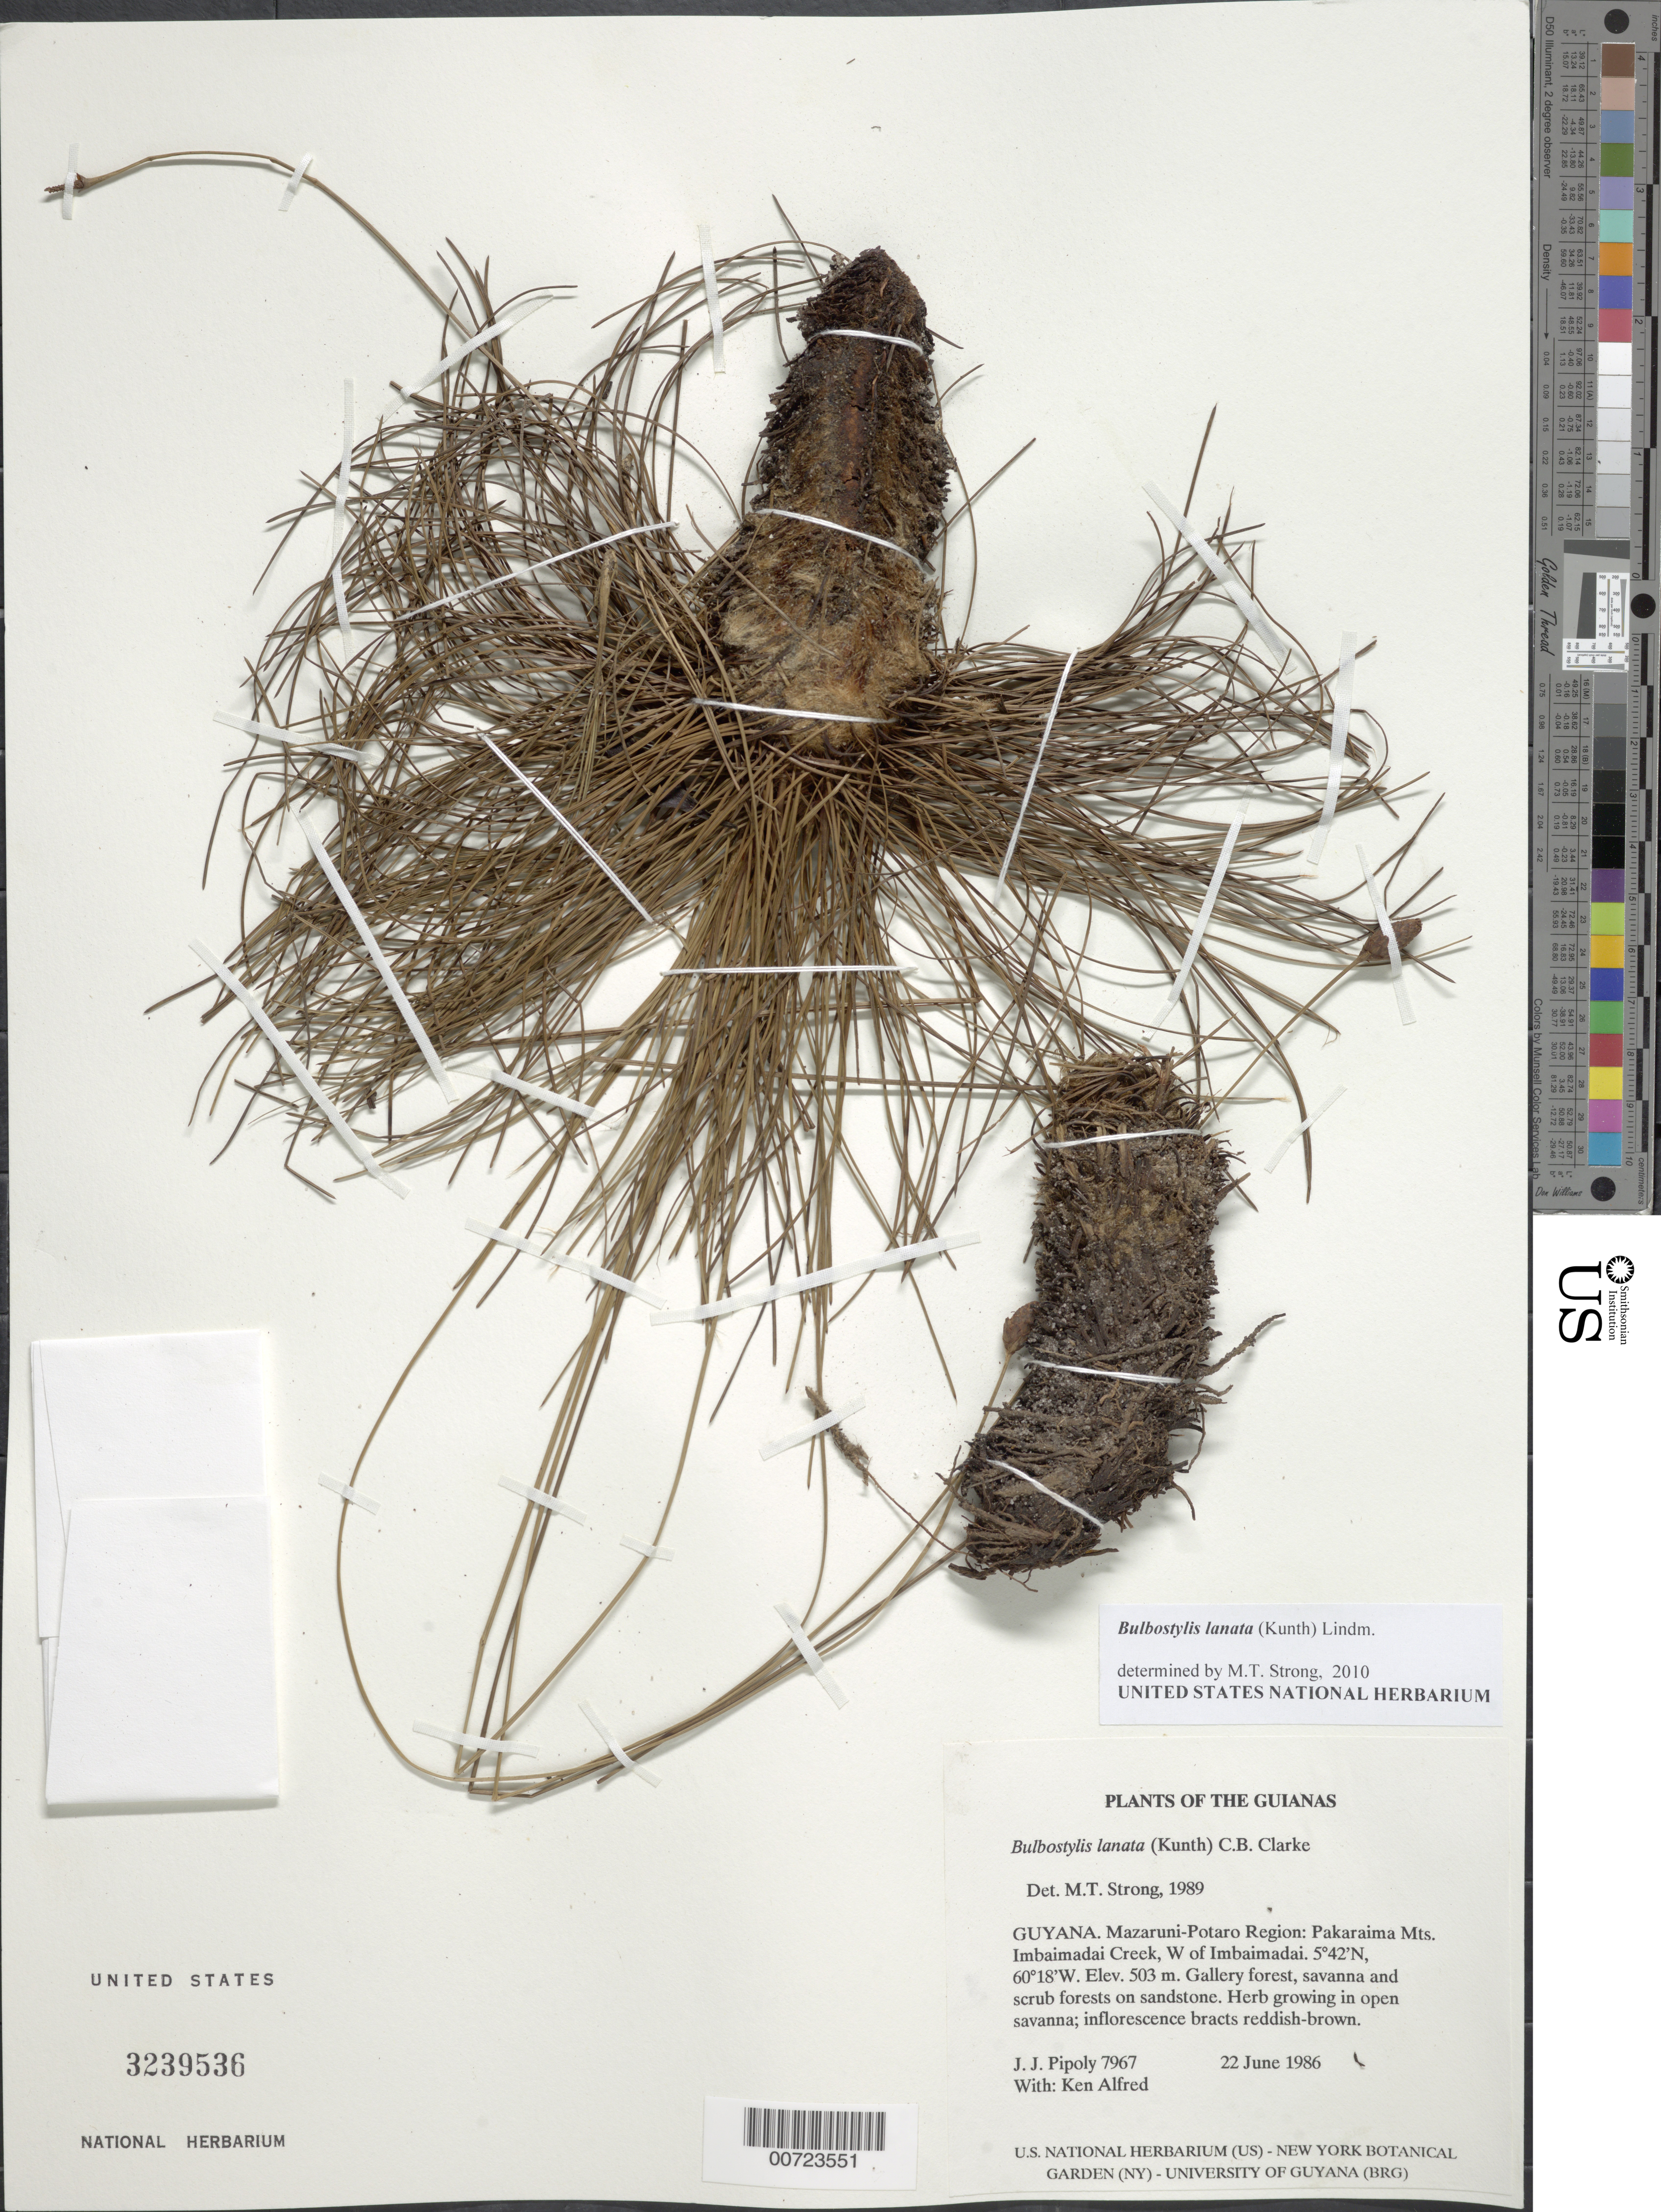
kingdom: Plantae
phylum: Tracheophyta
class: Liliopsida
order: Poales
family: Cyperaceae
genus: Bulbostylis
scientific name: Bulbostylis lanata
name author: (Kunth) Lindm.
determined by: Strong, M. T., (US), Smithsonian Institution - National Museum of Natural History (UNITED STATES)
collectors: J. J. Pipoly & K. Alfred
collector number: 7967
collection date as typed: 22 June 1986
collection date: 1986-06-22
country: Guyana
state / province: Cuyuni-Mazaruni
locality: Pakaraima Mts. Imbaimadai Creek, W of Imbaimadai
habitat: Gallery forest, savanna and scrub forests on sandstone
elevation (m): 503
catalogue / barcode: US 3239536